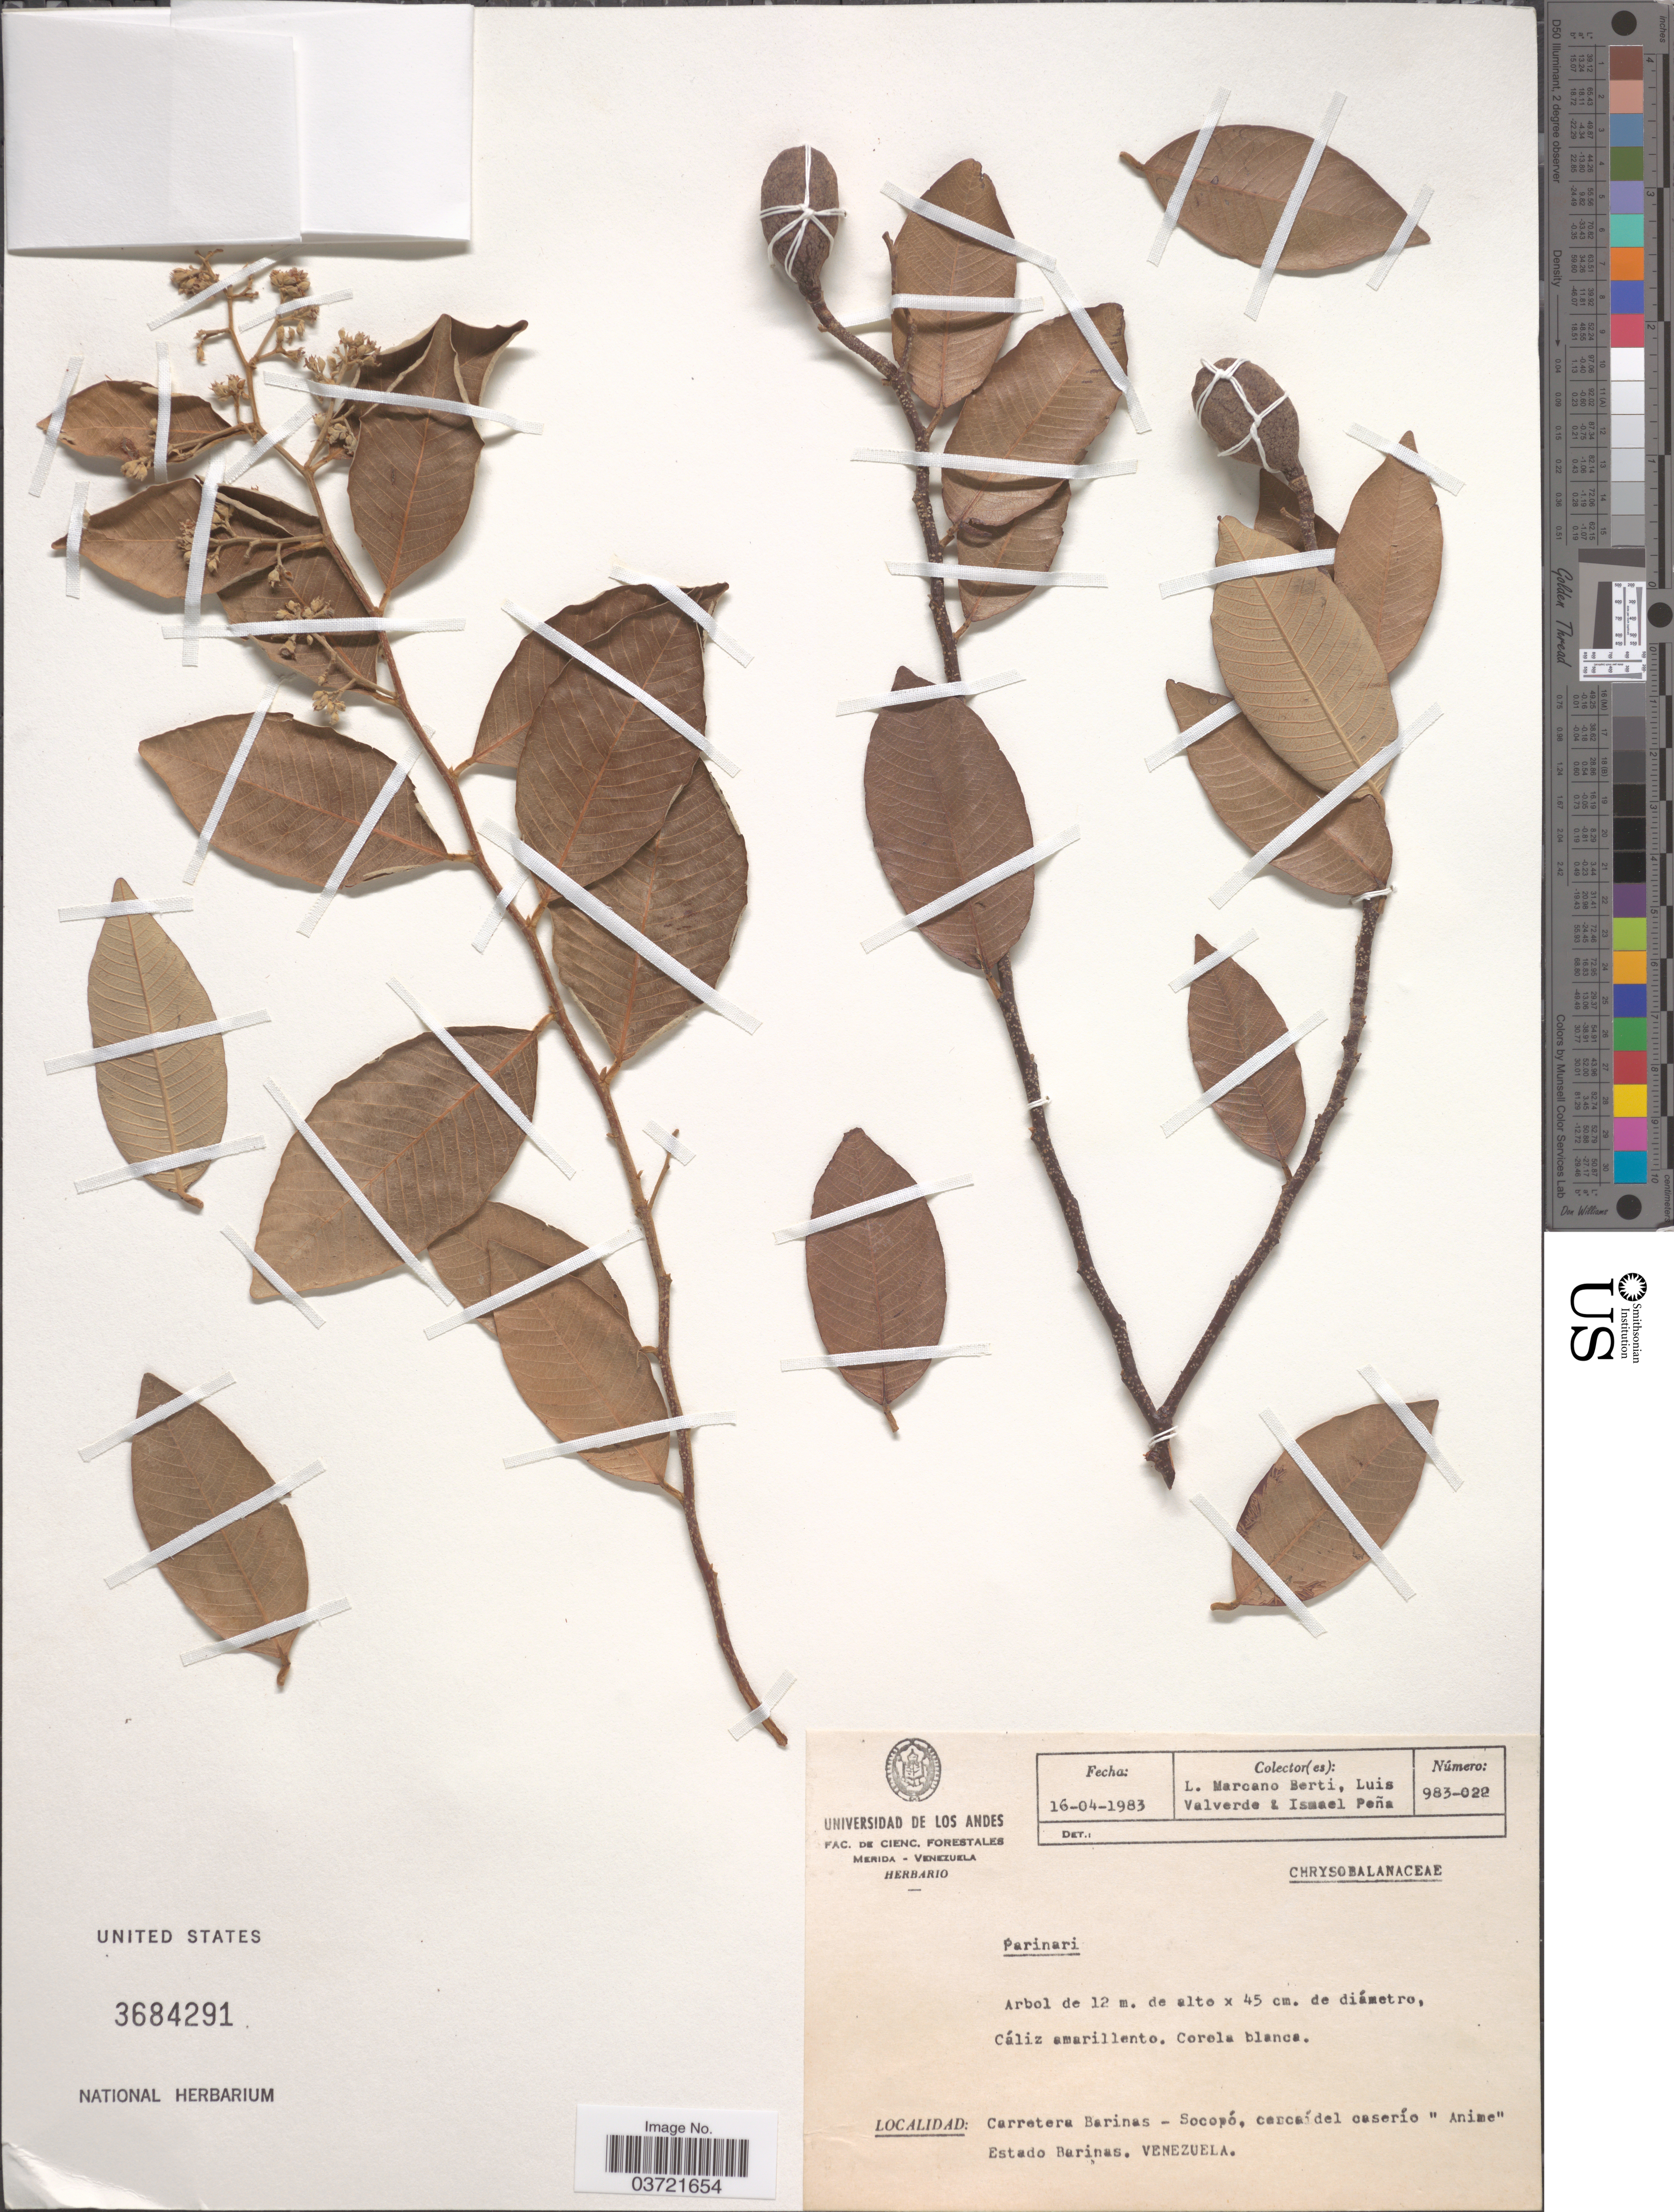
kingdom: Plantae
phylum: Tracheophyta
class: Magnoliopsida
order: Malpighiales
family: Chrysobalanaceae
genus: Parinari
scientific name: Parinari sp.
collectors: L. Marcano-Berti, L. Valverde & I. Pena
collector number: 983-022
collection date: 1983-04-16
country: Venezuela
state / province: Barinas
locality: Carretera Barinas - Socopó, cerca del caserío "Anime".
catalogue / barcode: US 3684291